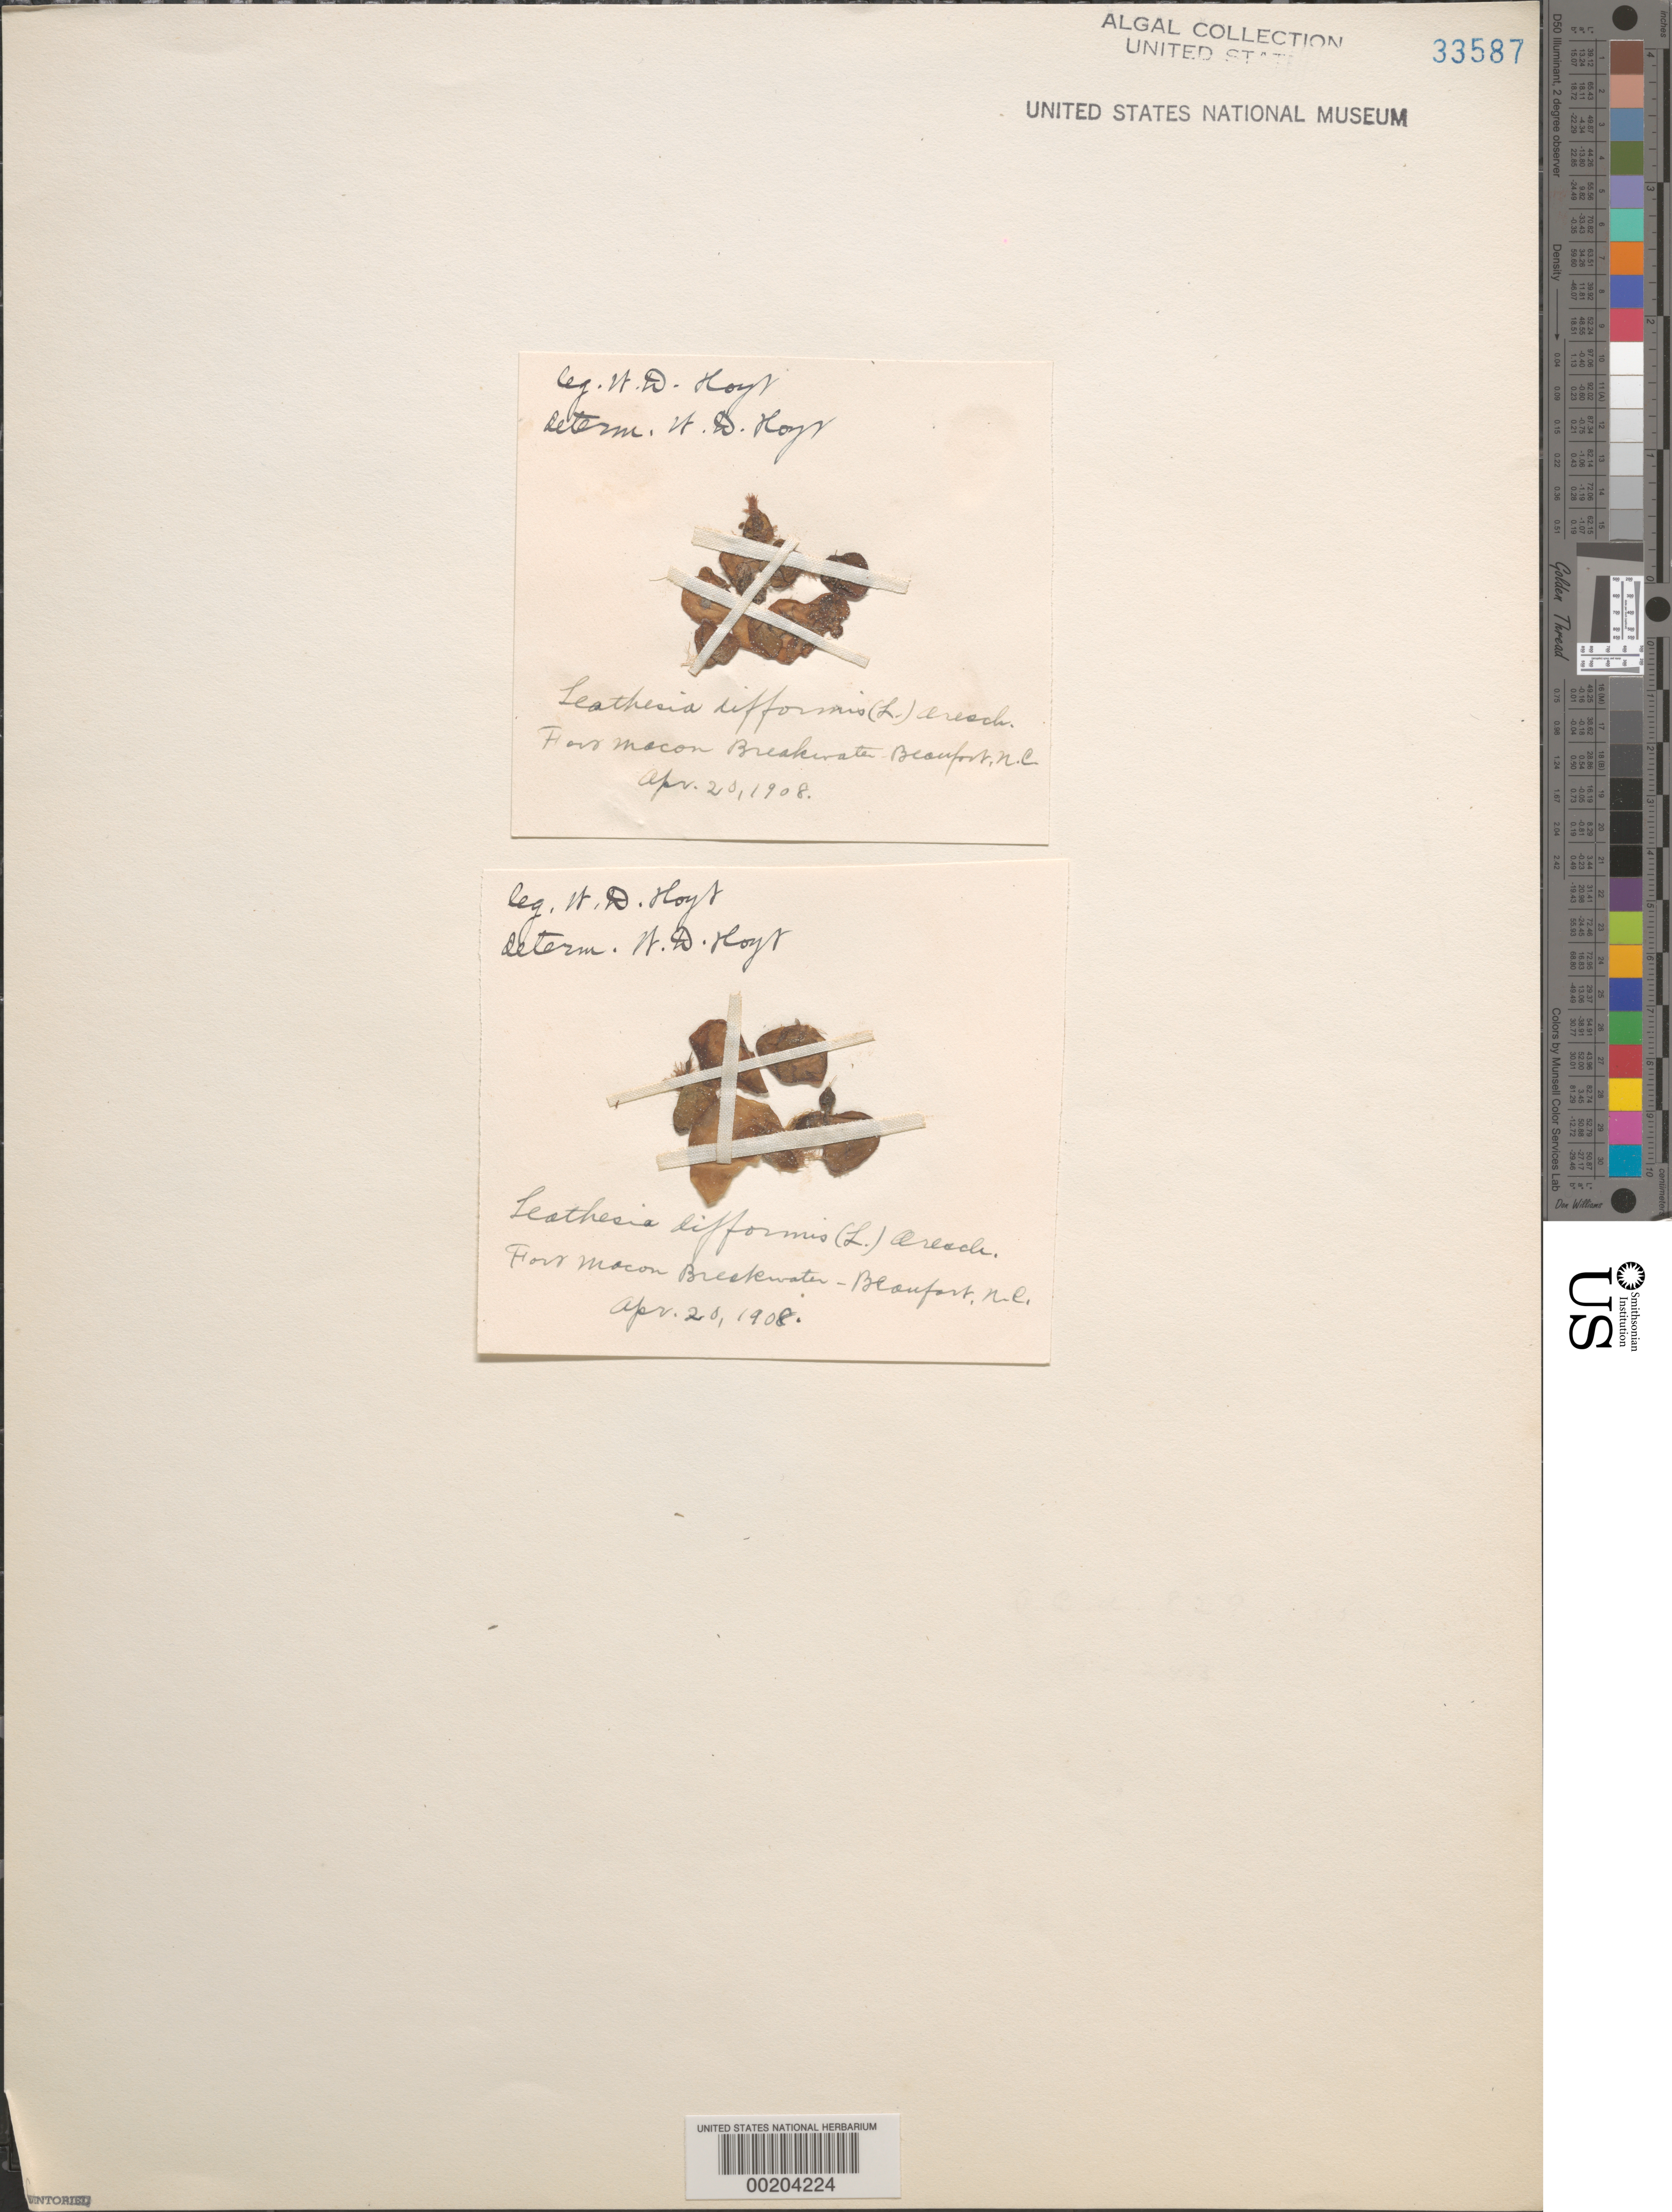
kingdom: Chromista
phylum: Ochrophyta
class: Phaeophyceae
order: Ectocarpales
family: Chordariaceae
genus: Leathesia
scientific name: Leathesia difformis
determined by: Hoyt, W. D.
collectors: W. D. Hoyt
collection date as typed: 20 Apr 1908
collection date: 1908-04-20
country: United States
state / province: North Carolina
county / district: Carteret County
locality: Beaufort, Fort Macon breakwater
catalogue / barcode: US 33587